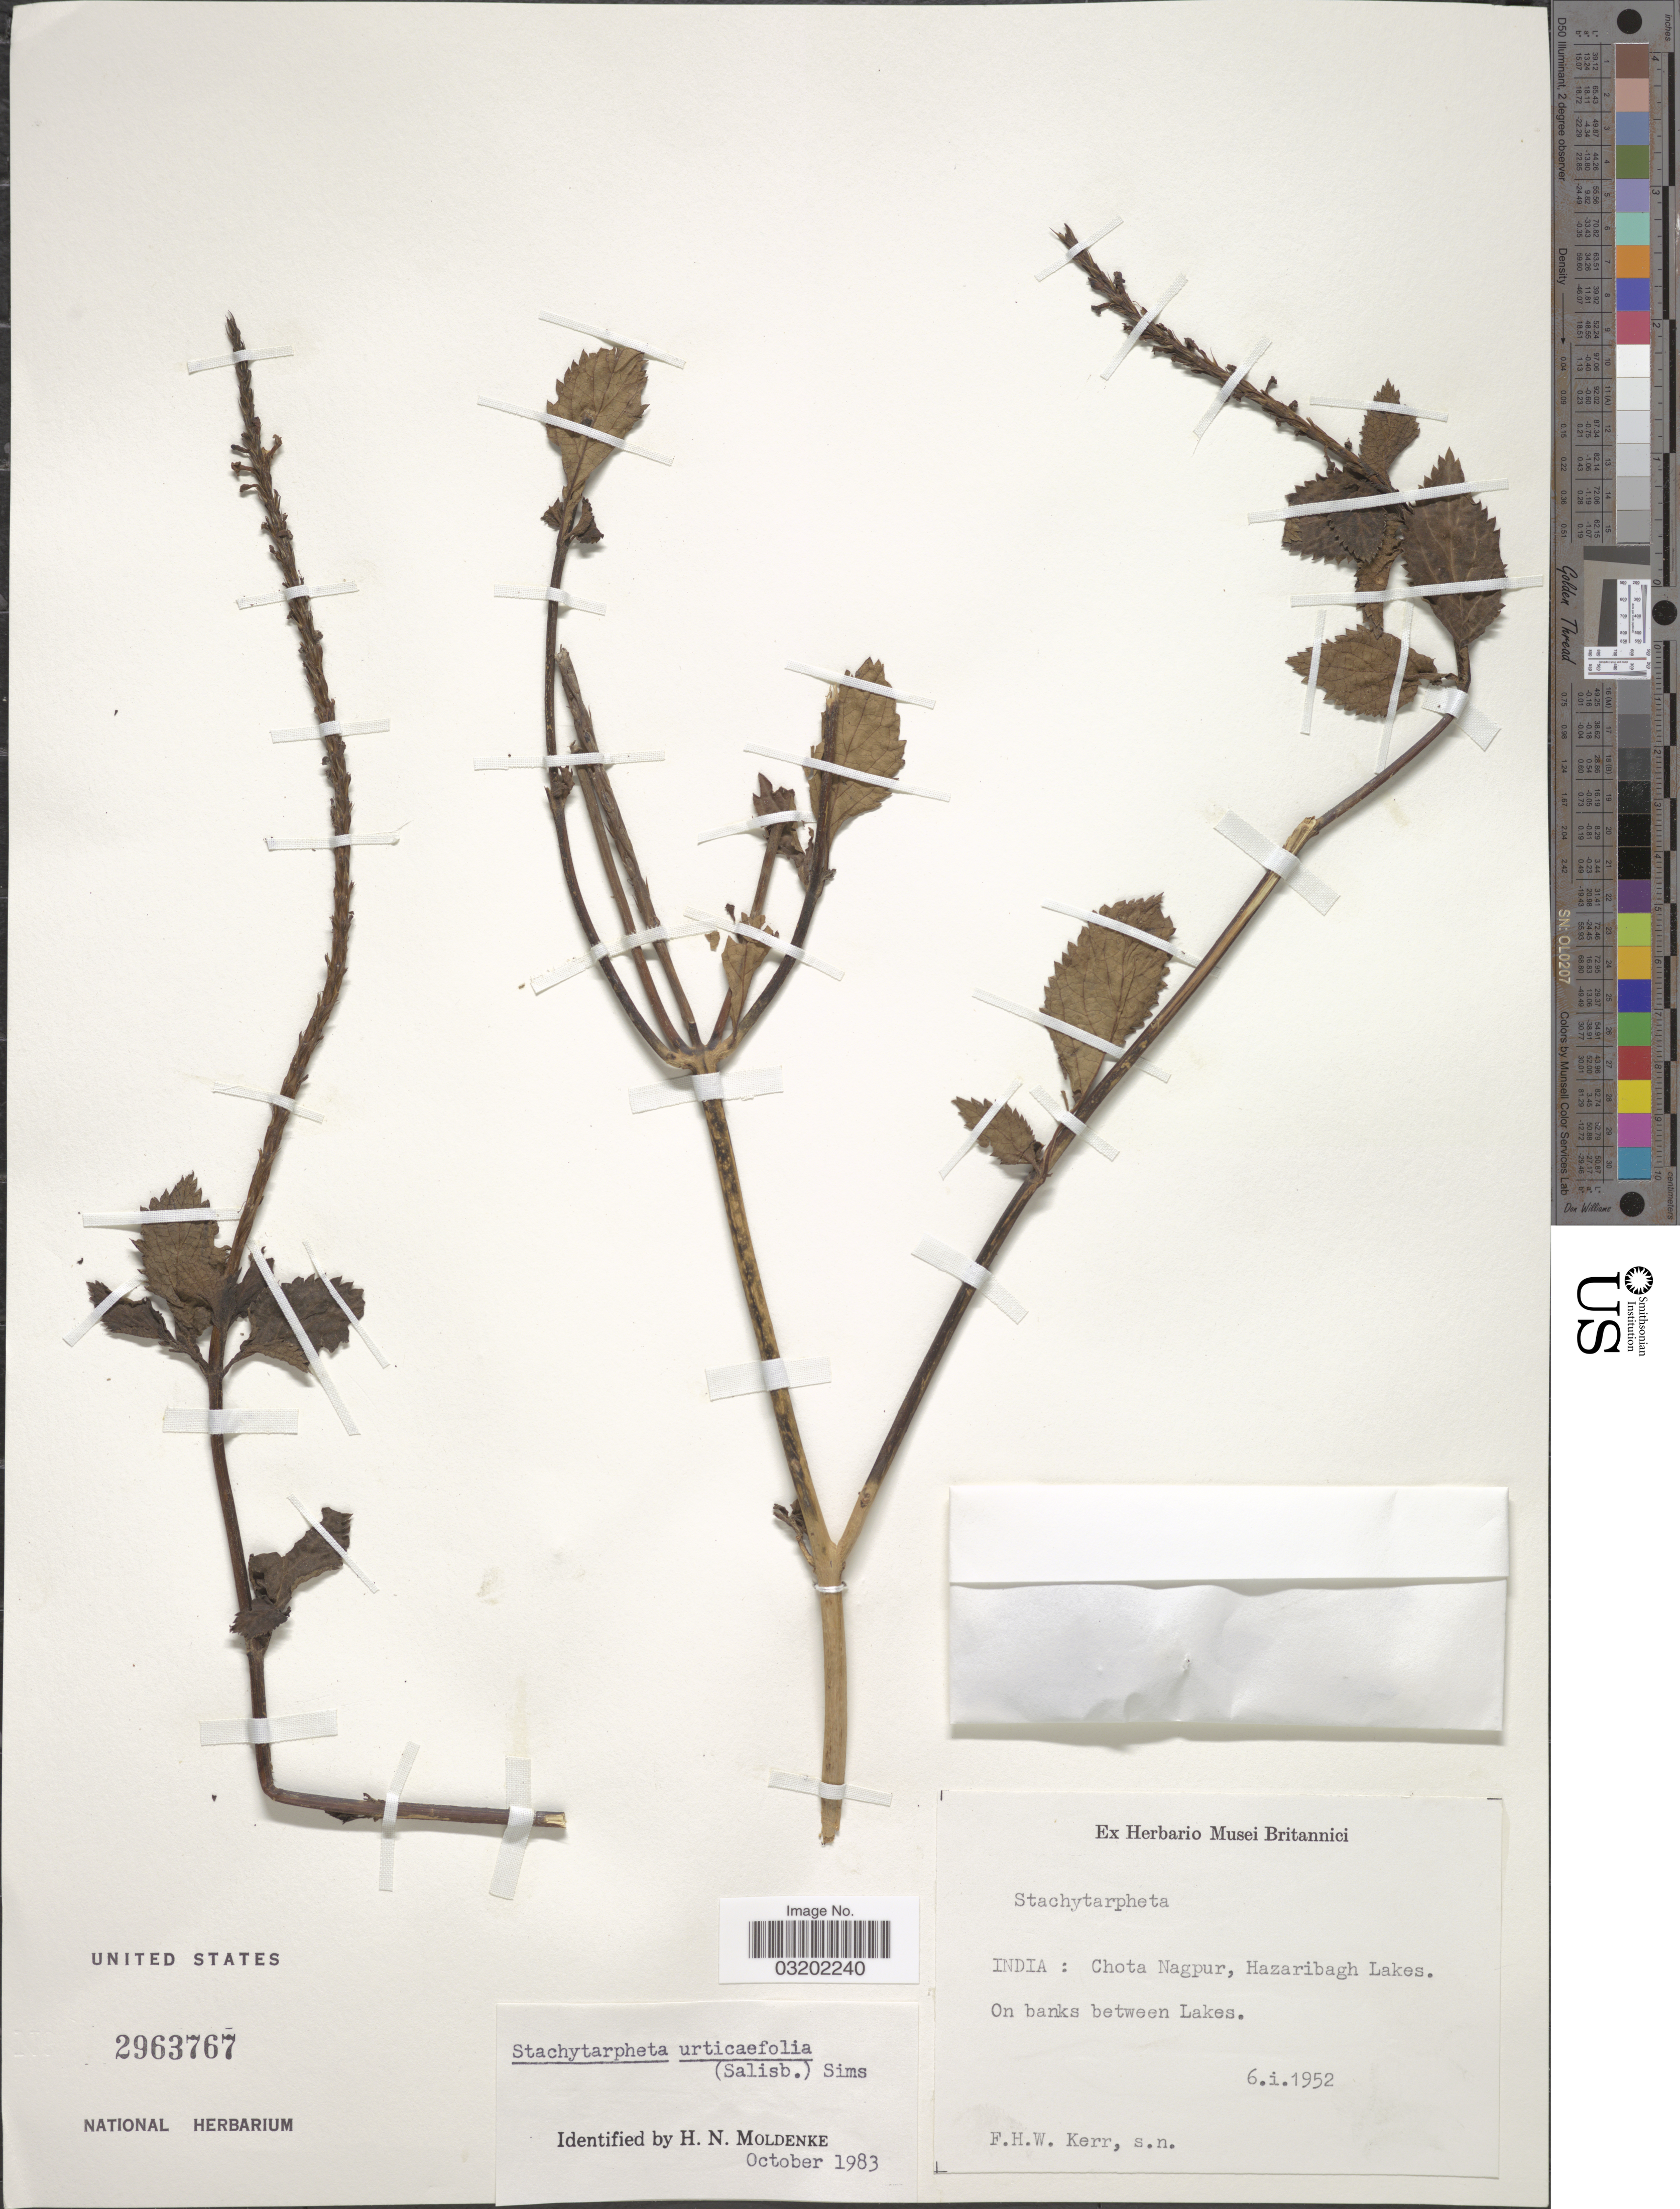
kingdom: Plantae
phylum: Tracheophyta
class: Magnoliopsida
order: Lamiales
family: Verbenaceae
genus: Stachytarpheta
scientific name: Stachytarpheta urticifolia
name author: Sims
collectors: F. H. W. Kerr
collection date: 1952-01-06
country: India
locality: Chota Nagpur, Hazaribagh Lakes. On banks between Lakes.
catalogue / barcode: US 2963767